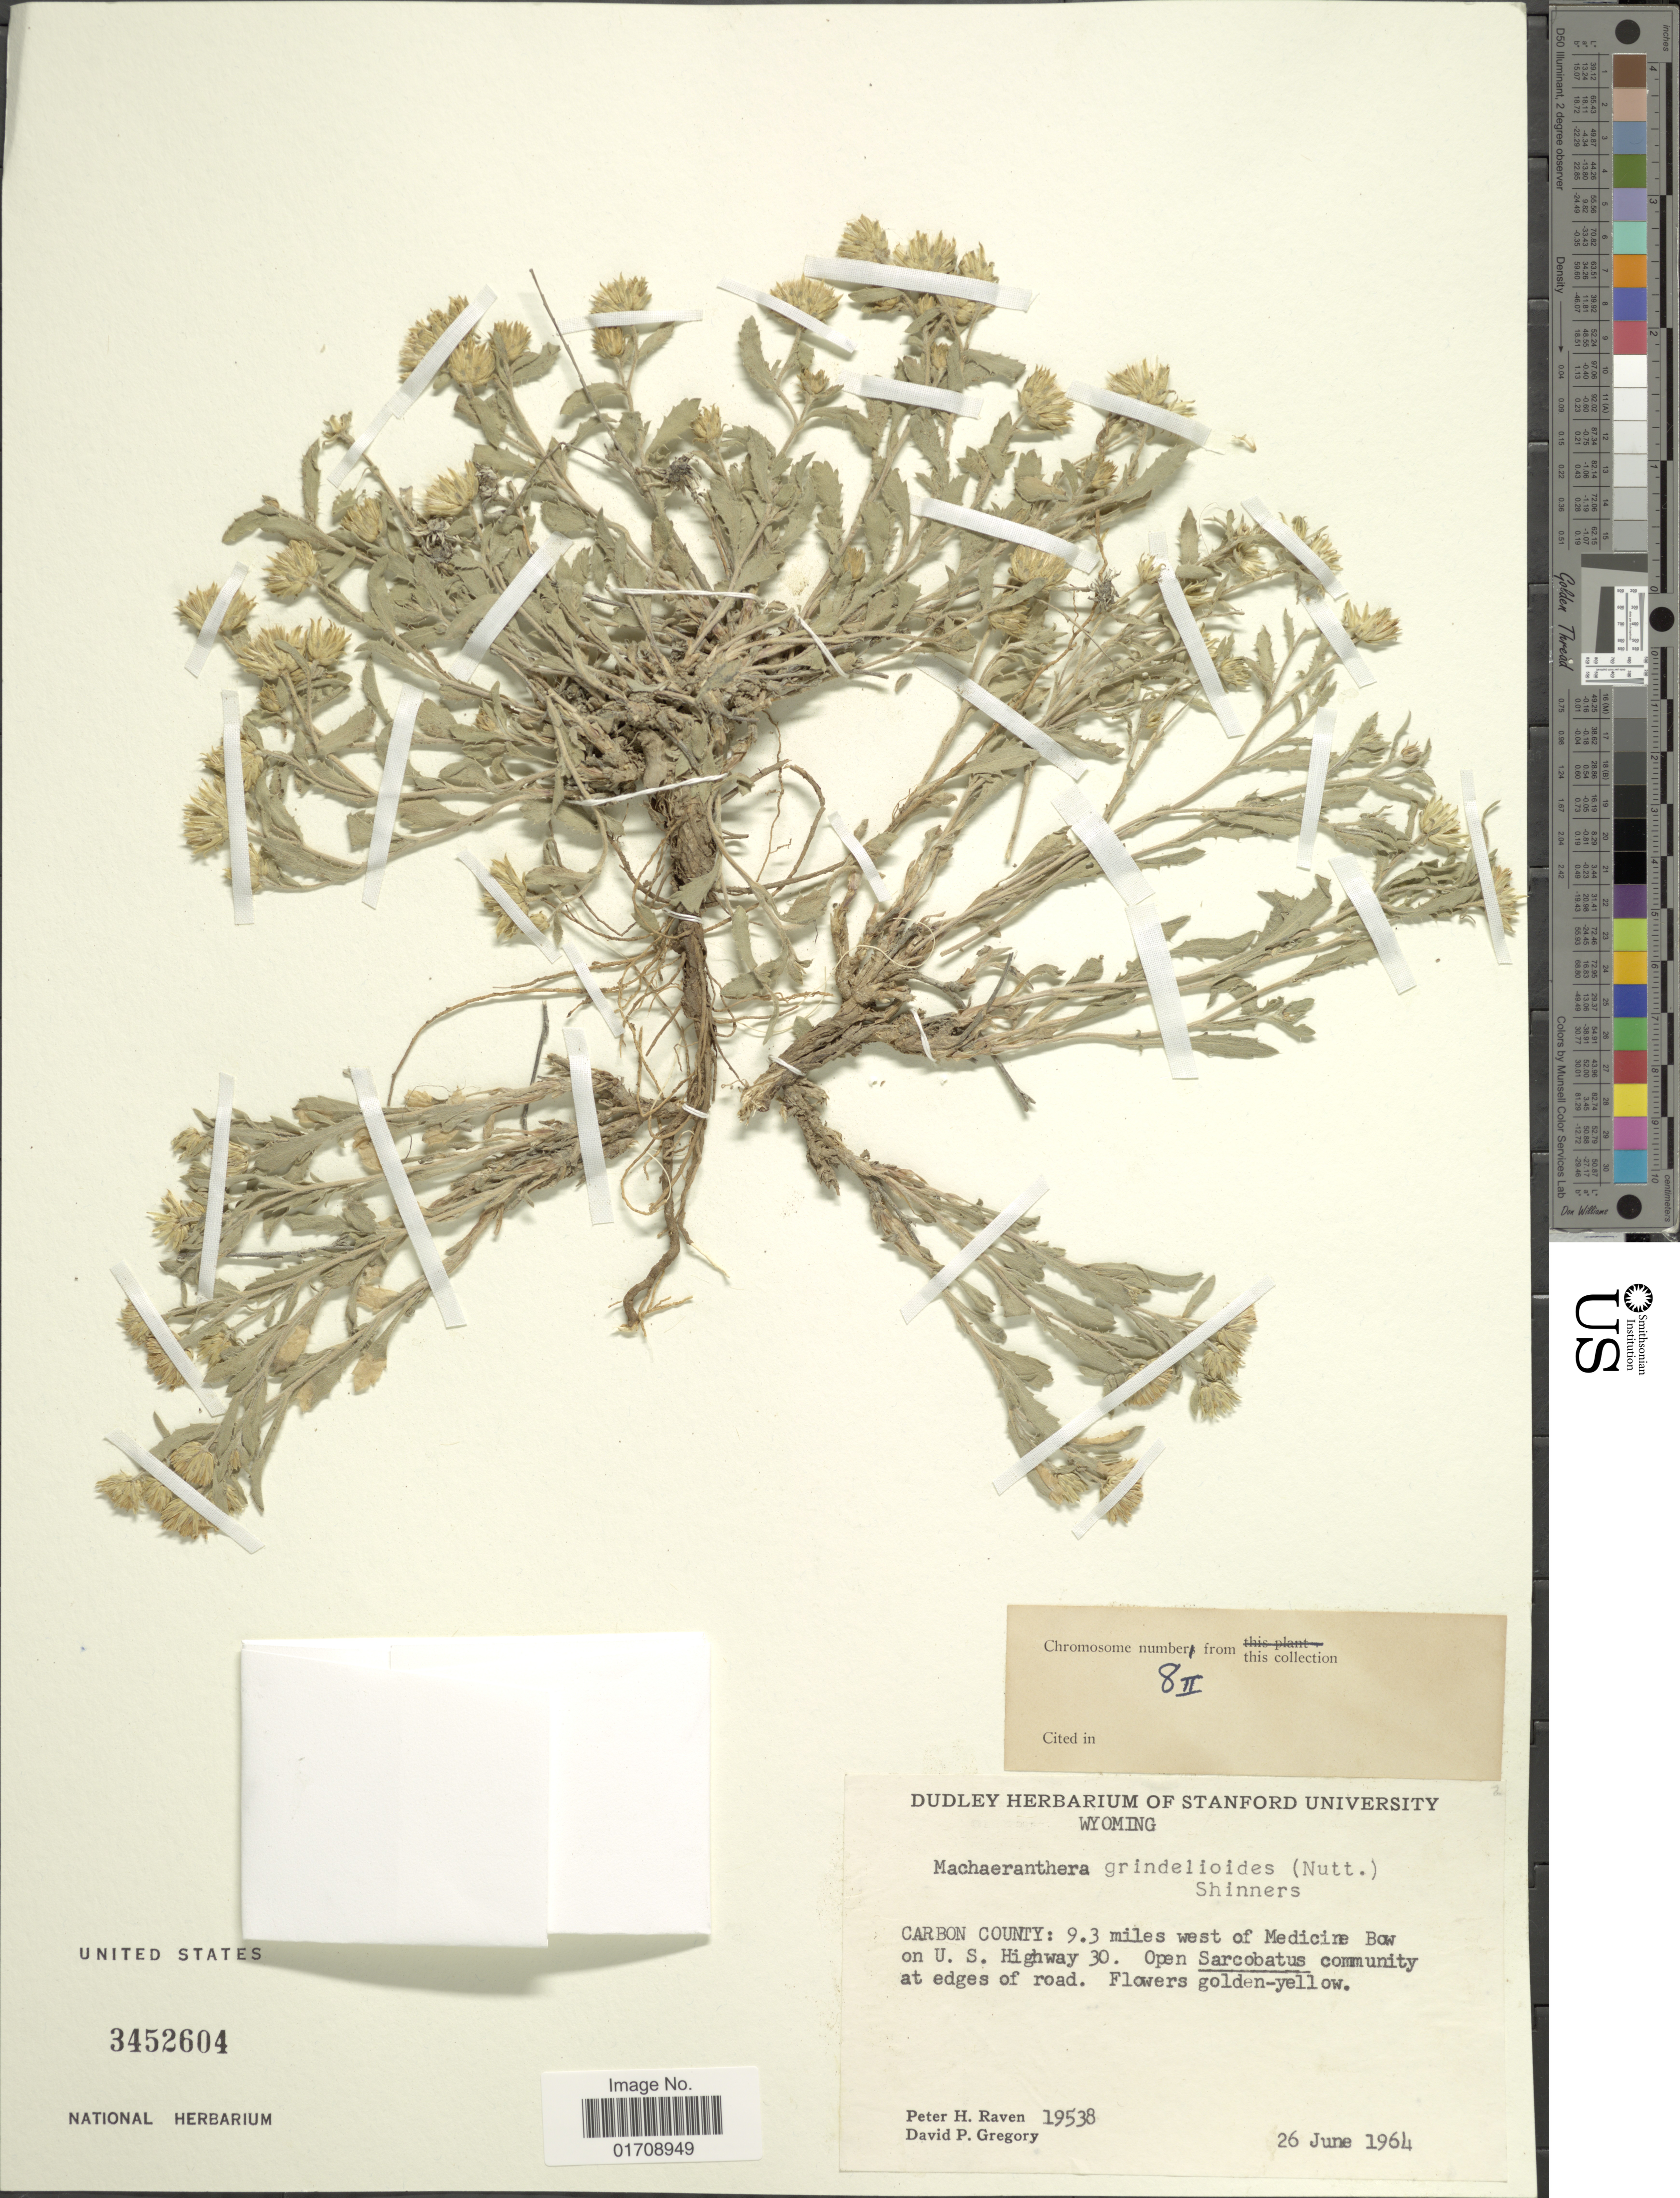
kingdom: Plantae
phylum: Tracheophyta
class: Magnoliopsida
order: Asterales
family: Asteraceae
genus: Machaeranthera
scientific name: Machaeranthera grindelioides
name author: (Nutt.) Shinners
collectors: P. Raven & D. Gregory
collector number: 19538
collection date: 1964-06-26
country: United States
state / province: Wyoming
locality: Carbon County, 9.3 miles west of Medicine Bow on U.S. Highway 30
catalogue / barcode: US 3452604